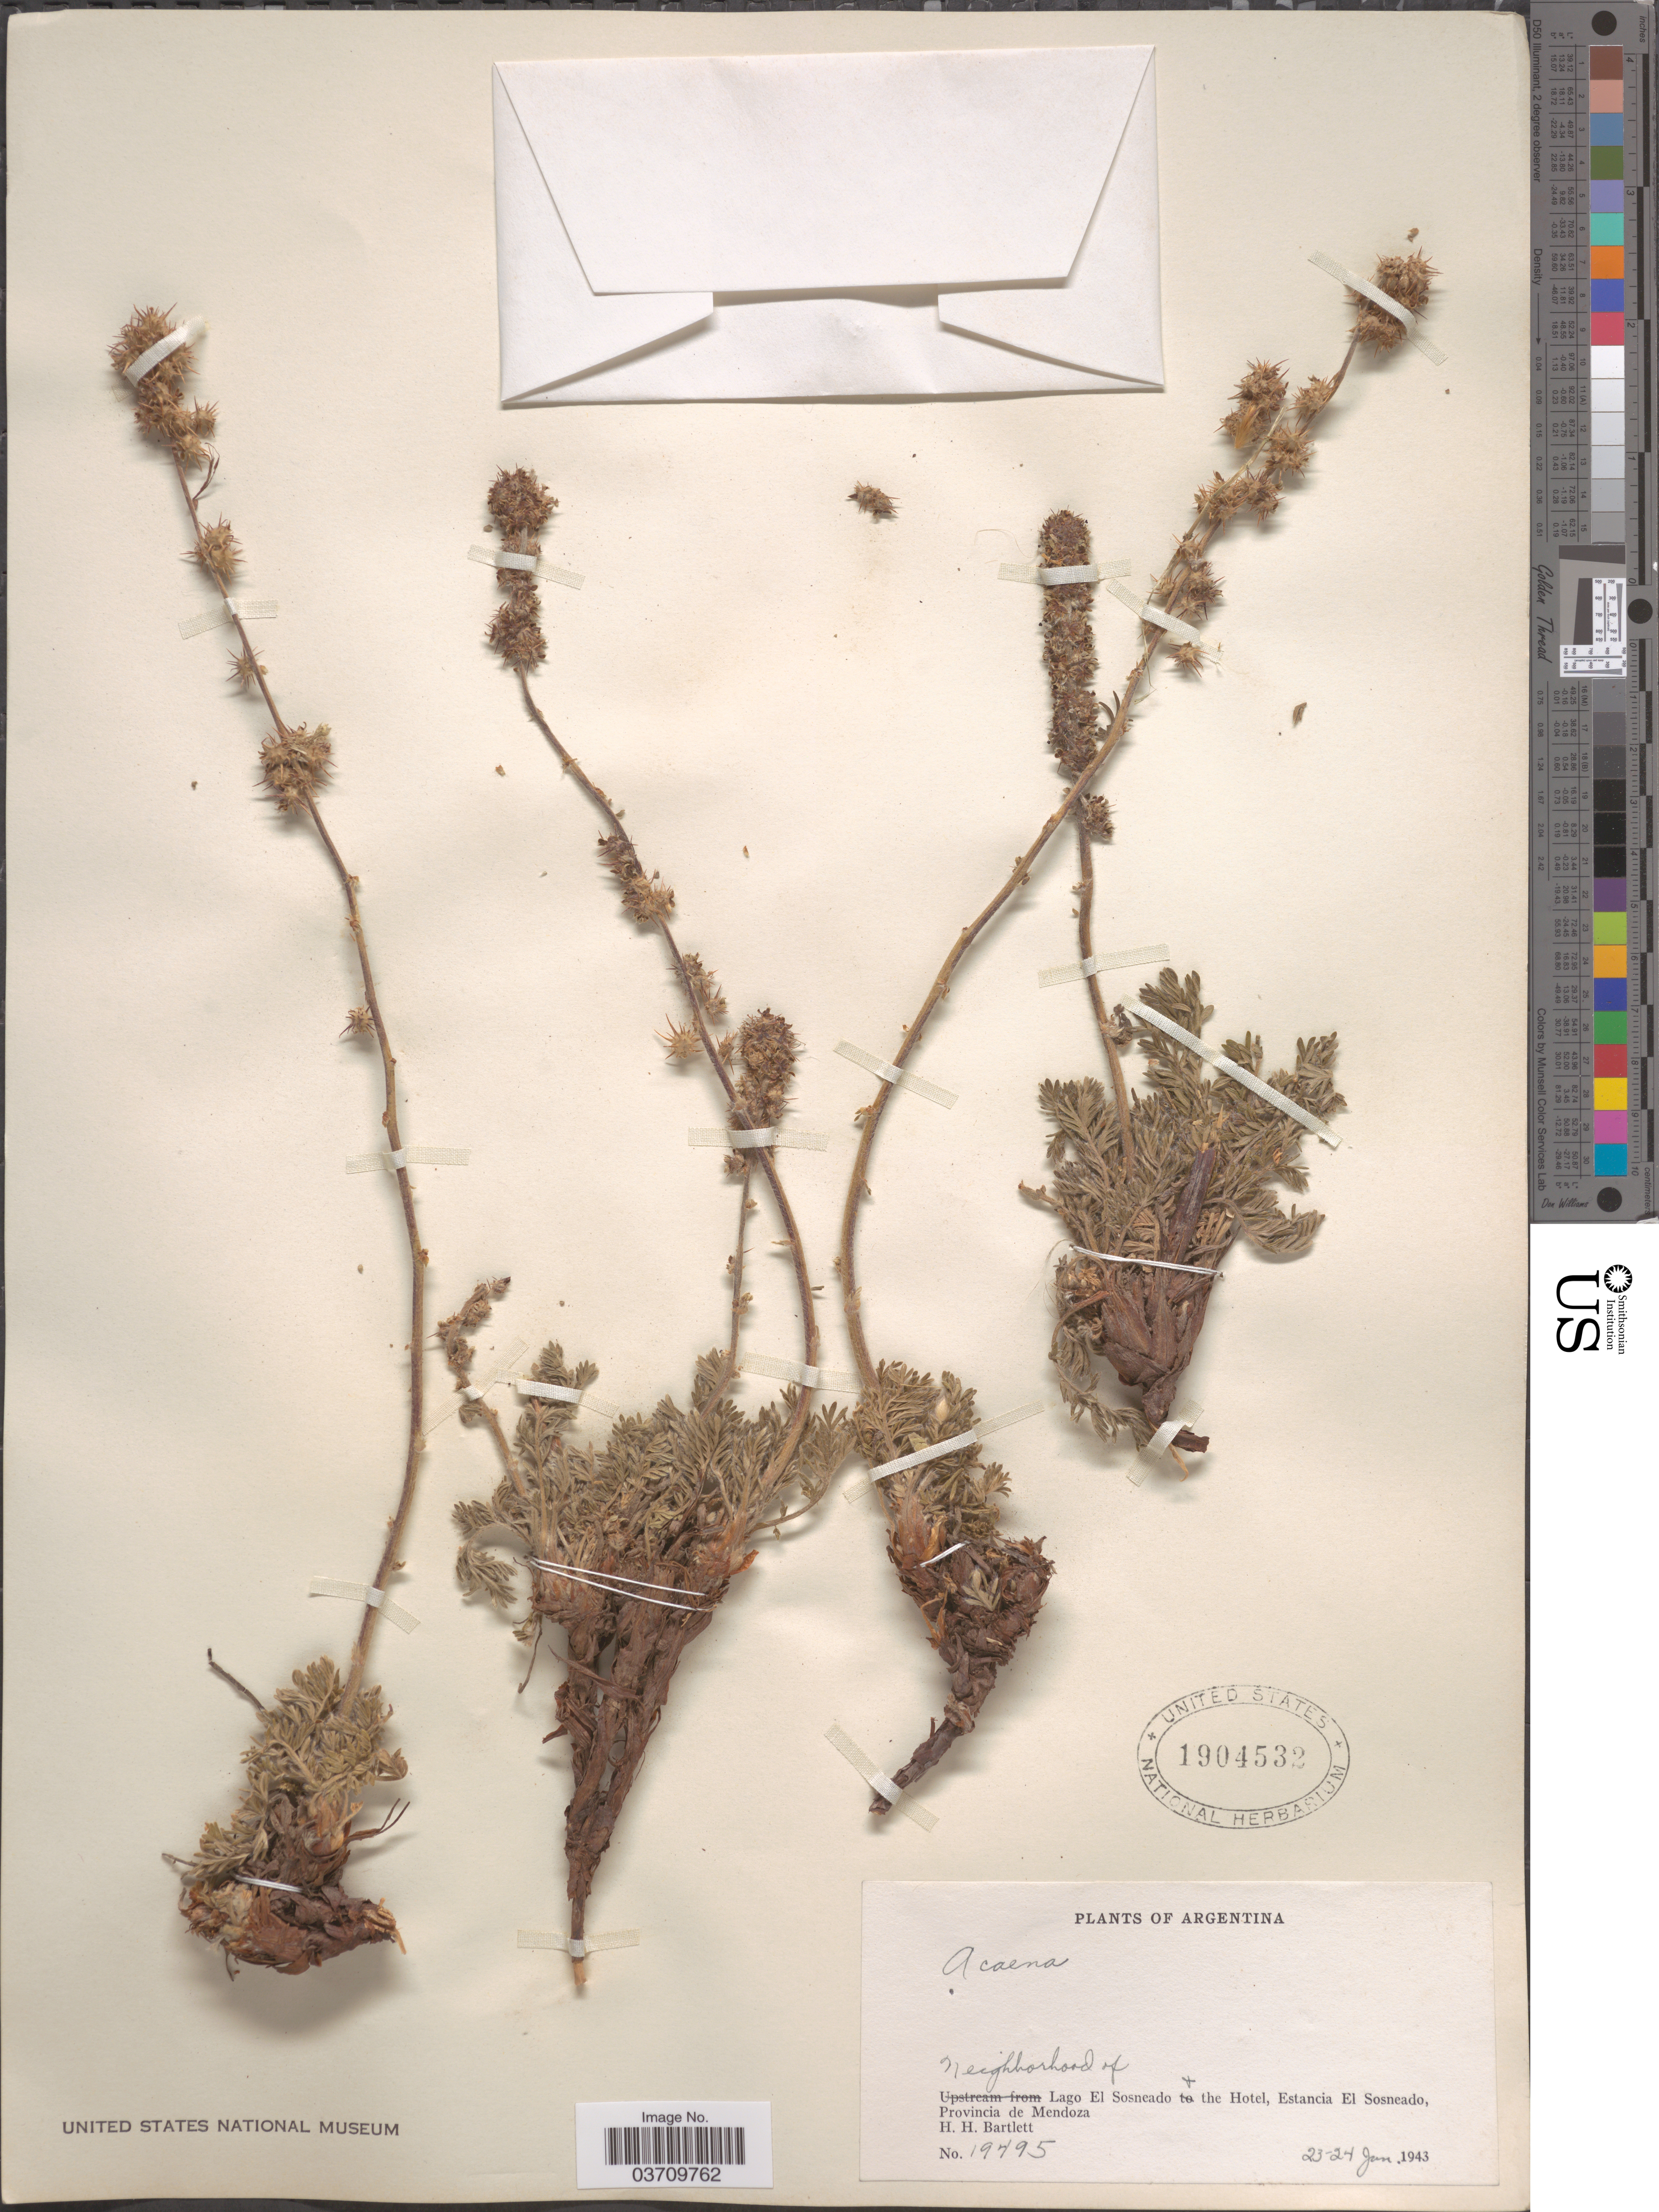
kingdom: Plantae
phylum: Tracheophyta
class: Magnoliopsida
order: Rosales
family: Rosaceae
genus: Acaena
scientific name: Acaena sp.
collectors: H. H. Bartlett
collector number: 19495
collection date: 1943-01-23/1943-01-24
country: Argentina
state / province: Mendoza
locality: Neighborhood of Lago El Sosneado & the Hotel, Estancia El Sosneado.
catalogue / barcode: US 1904532